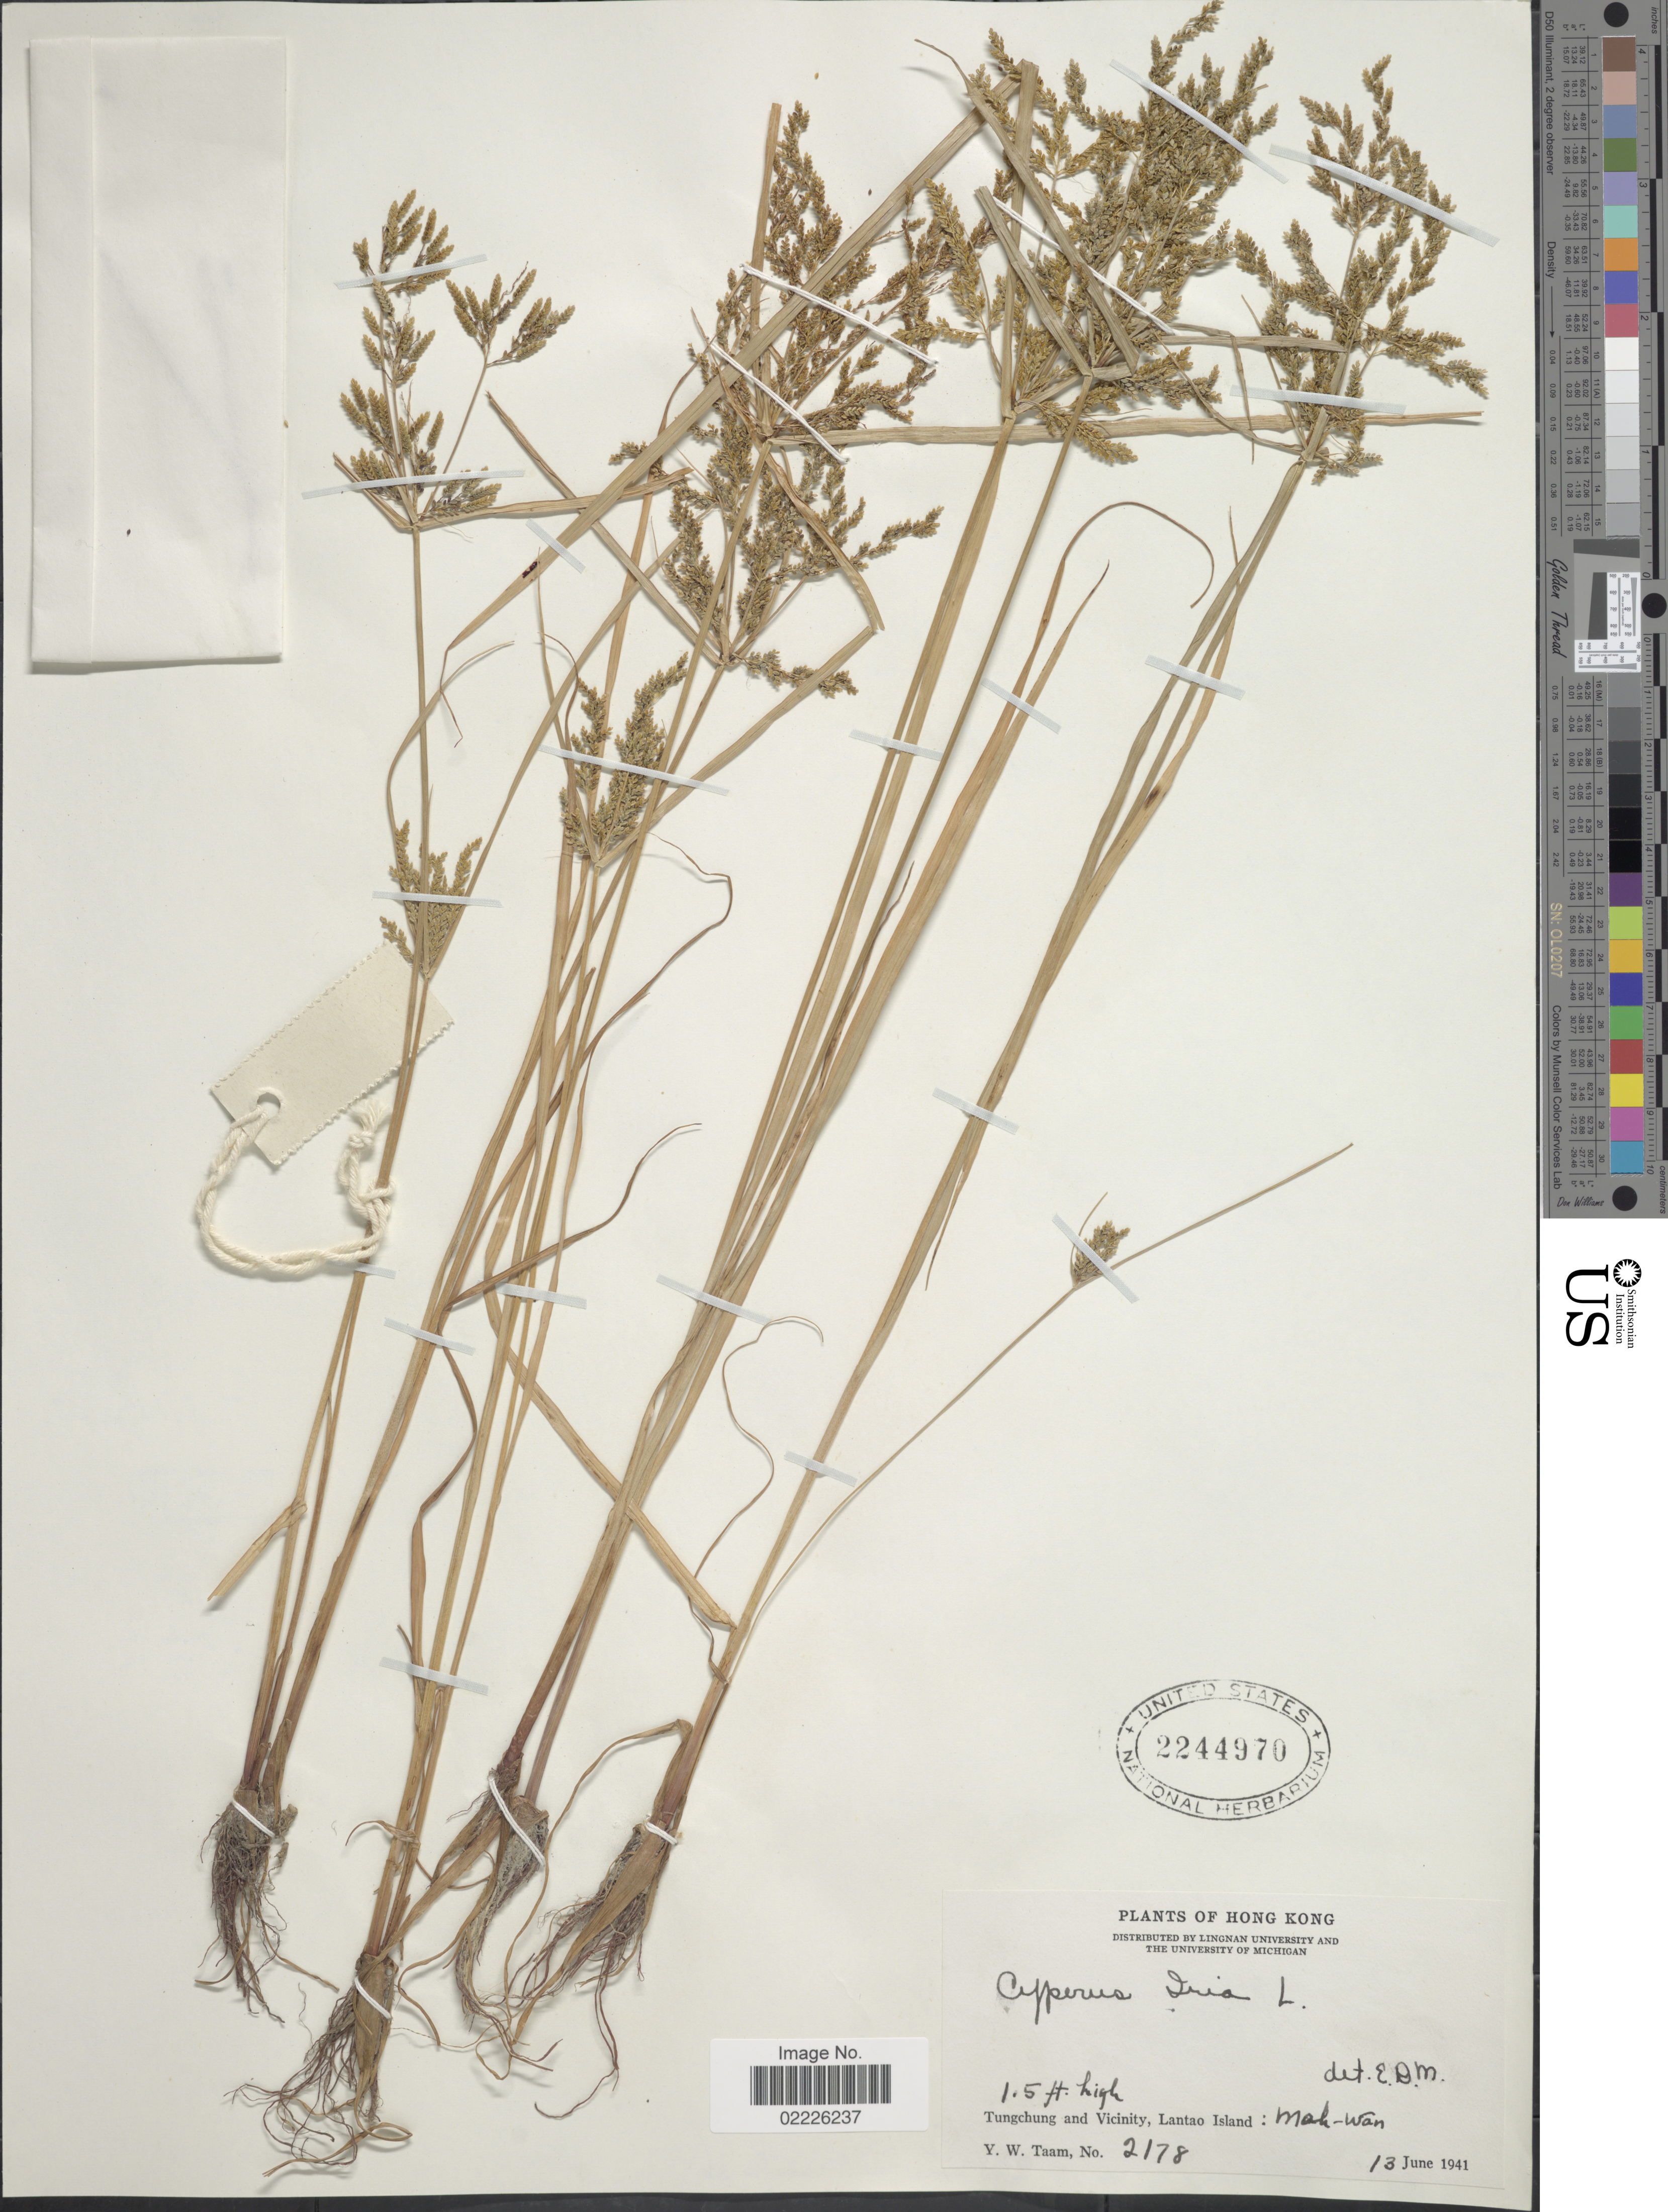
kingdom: Plantae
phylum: Tracheophyta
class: Liliopsida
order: Poales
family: Cyperaceae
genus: Cyperus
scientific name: Cyperus iria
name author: L.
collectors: Y. W. Taam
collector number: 2178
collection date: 1941-06-13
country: China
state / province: Hong Kong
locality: Hong Kong, Tungchung and vicinity, Lantao Island: Mah-Wan.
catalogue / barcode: US 2244970